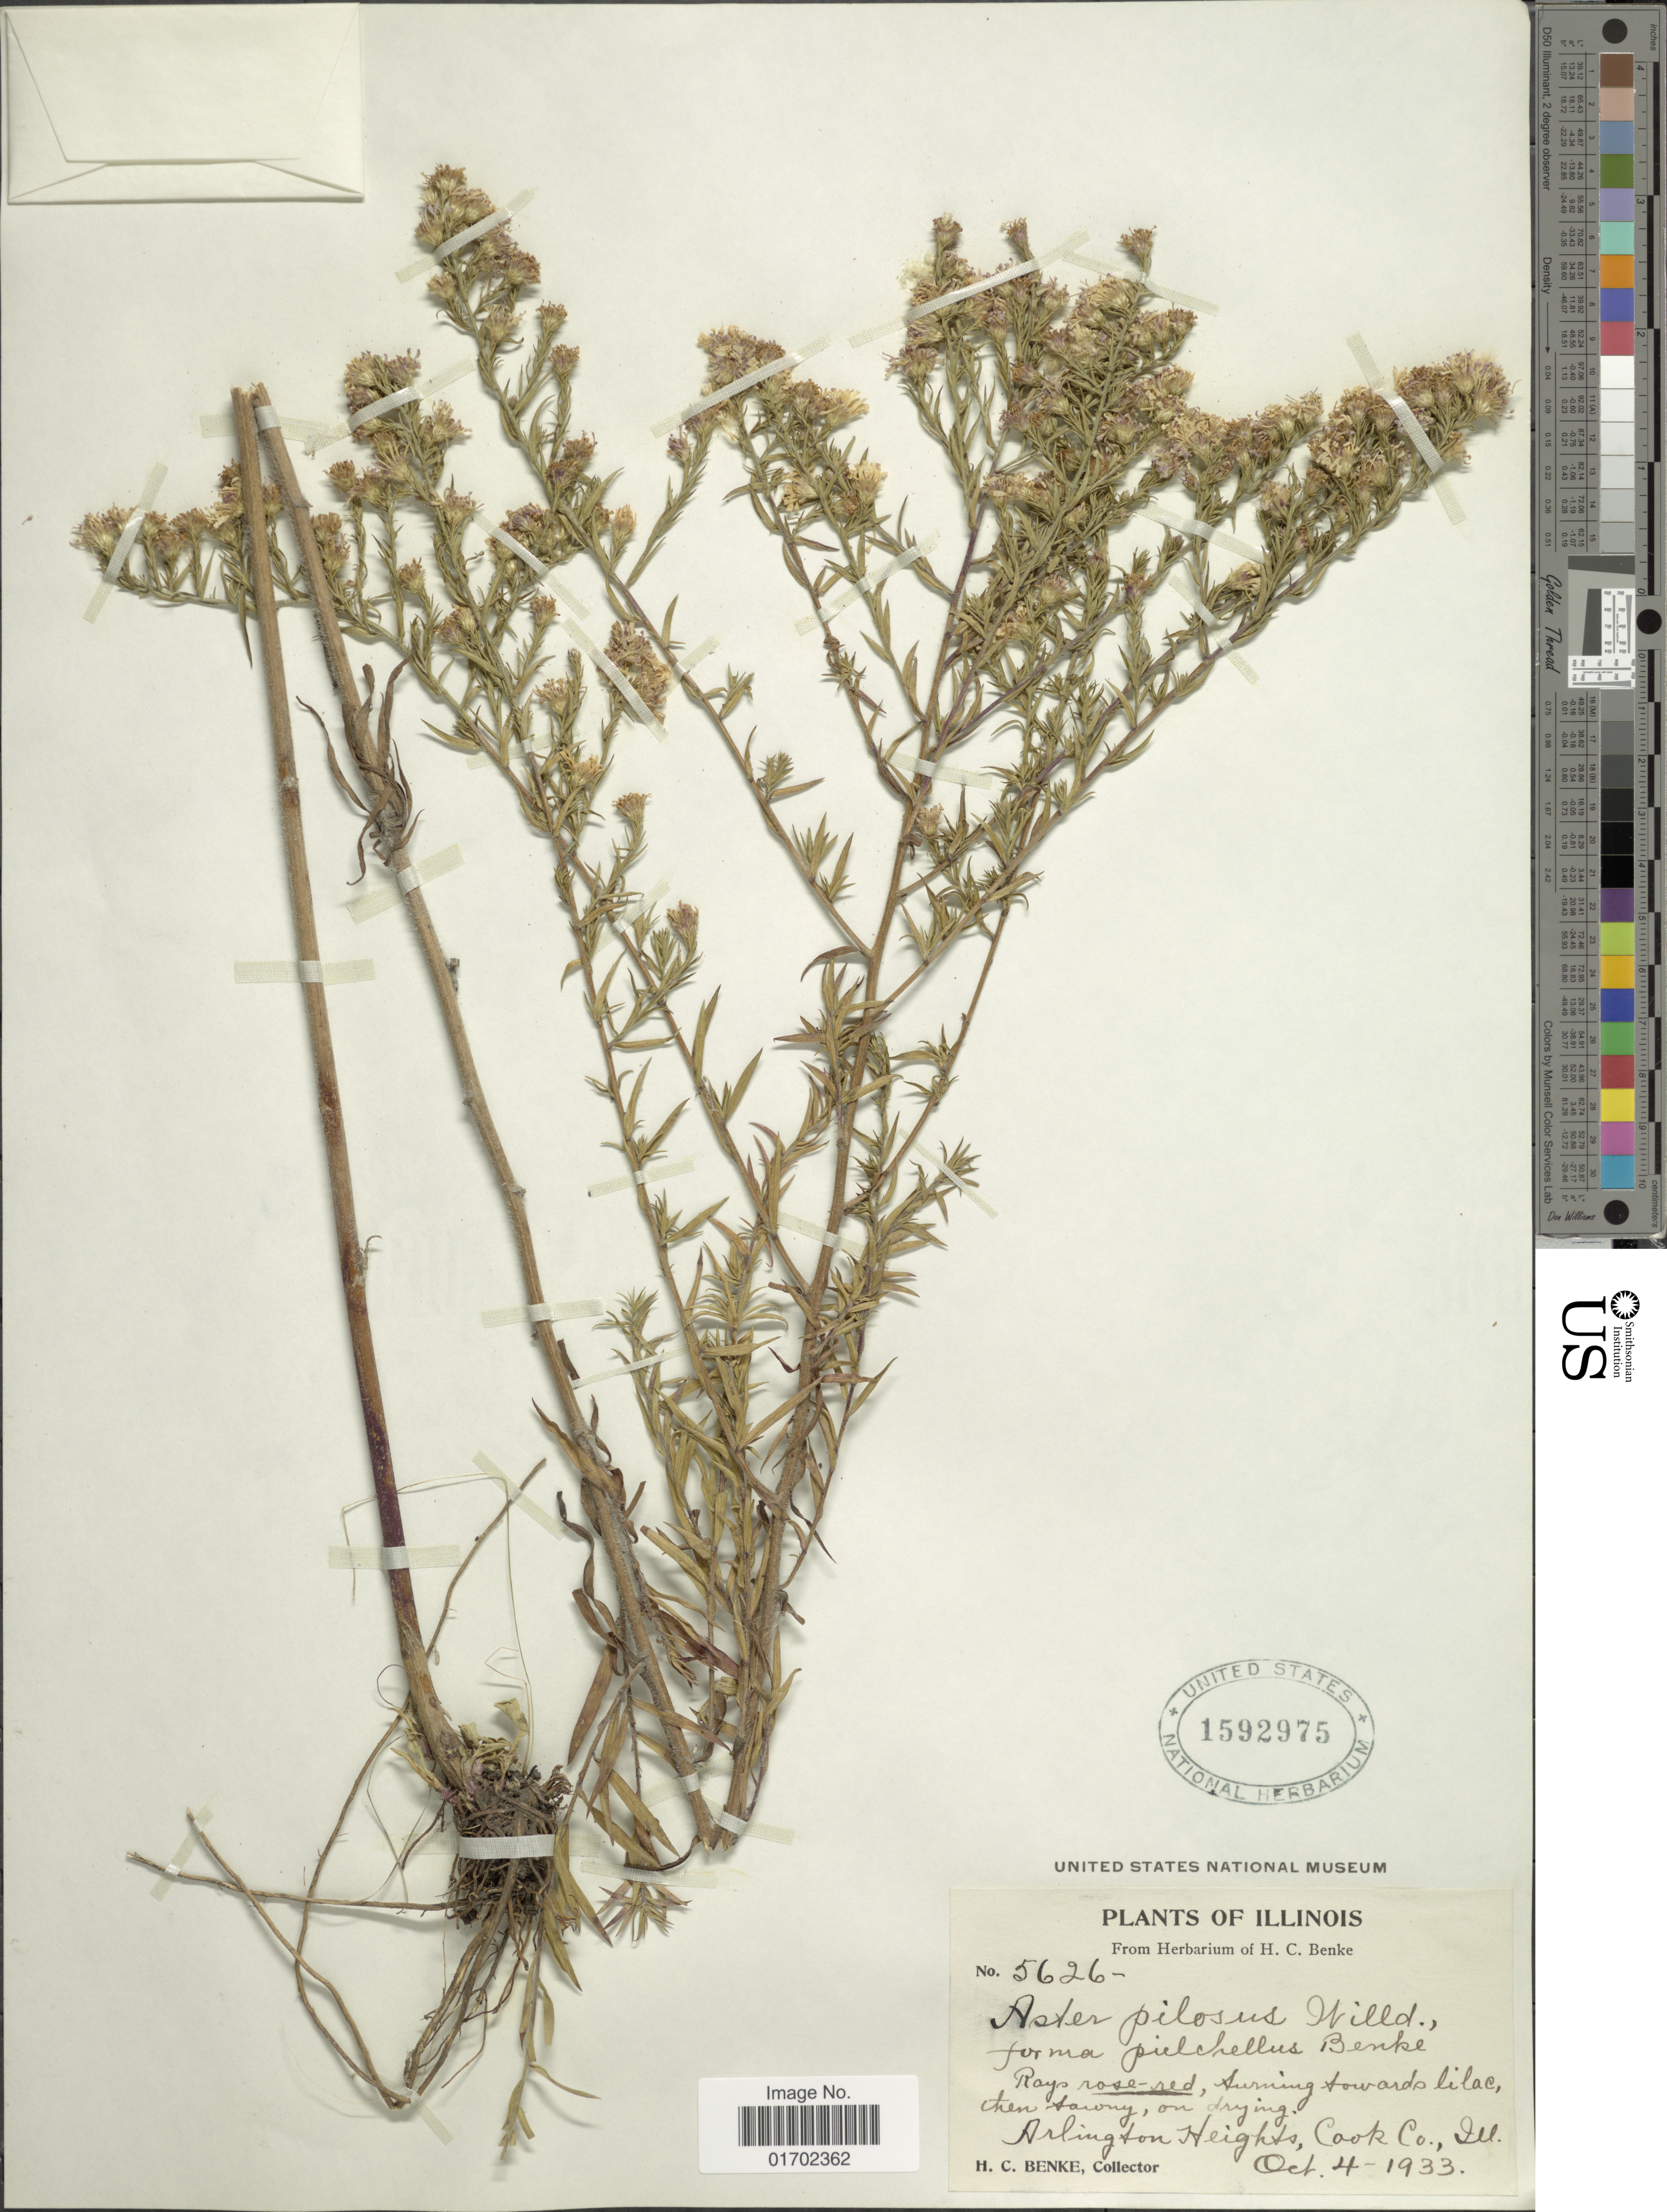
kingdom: Plantae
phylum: Tracheophyta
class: Magnoliopsida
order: Asterales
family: Asteraceae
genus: Symphyotrichum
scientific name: Symphyotrichum pilosum var. pilosum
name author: (Willd.) G.L. Nesom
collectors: H. Benke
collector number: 5626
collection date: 1933-10-04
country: United States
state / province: Illinois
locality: Arlington Heights, Cook Co.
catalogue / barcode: US 1592975